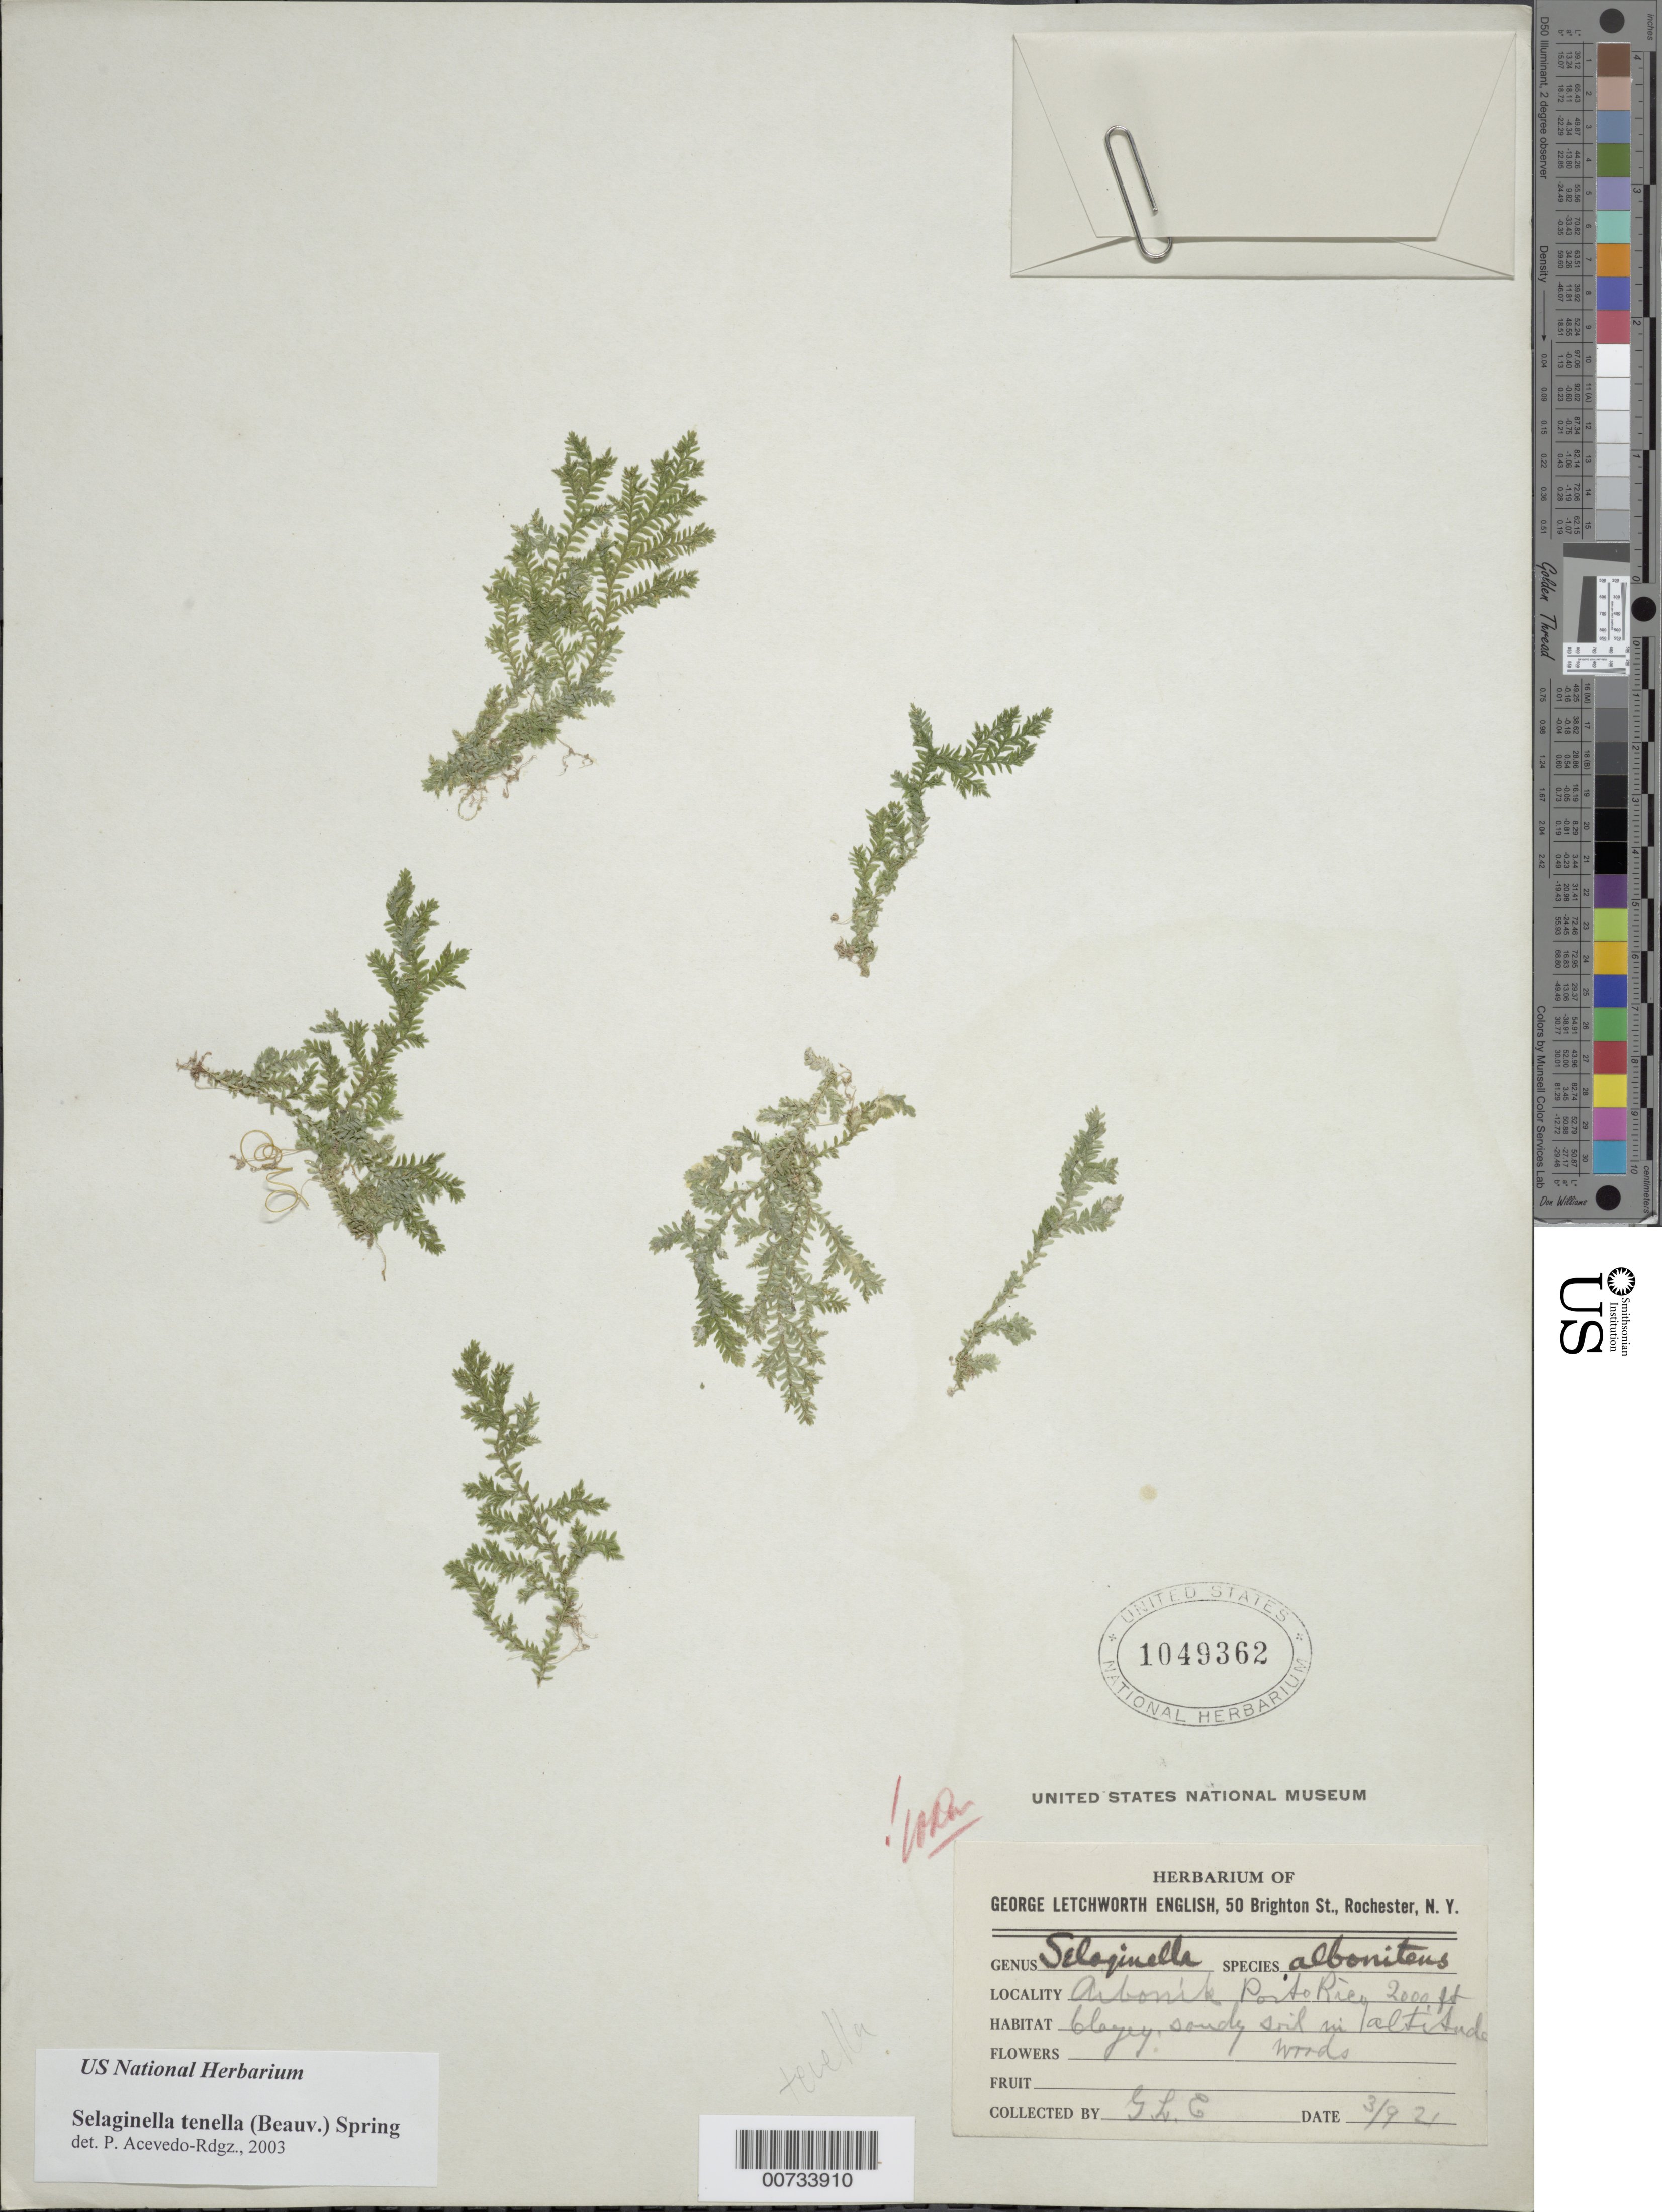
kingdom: Plantae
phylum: Tracheophyta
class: Lycopodiopsida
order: Selaginellales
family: Selaginellaceae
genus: Selaginella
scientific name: Selaginella tenella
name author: (P. Beauv.) Spring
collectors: G. English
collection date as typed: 09 Mar 1921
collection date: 1921-03-09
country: Puerto Rico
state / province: Abonito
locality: Aibonito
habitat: Sandy soil in woods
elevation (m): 610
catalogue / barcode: US 1049362